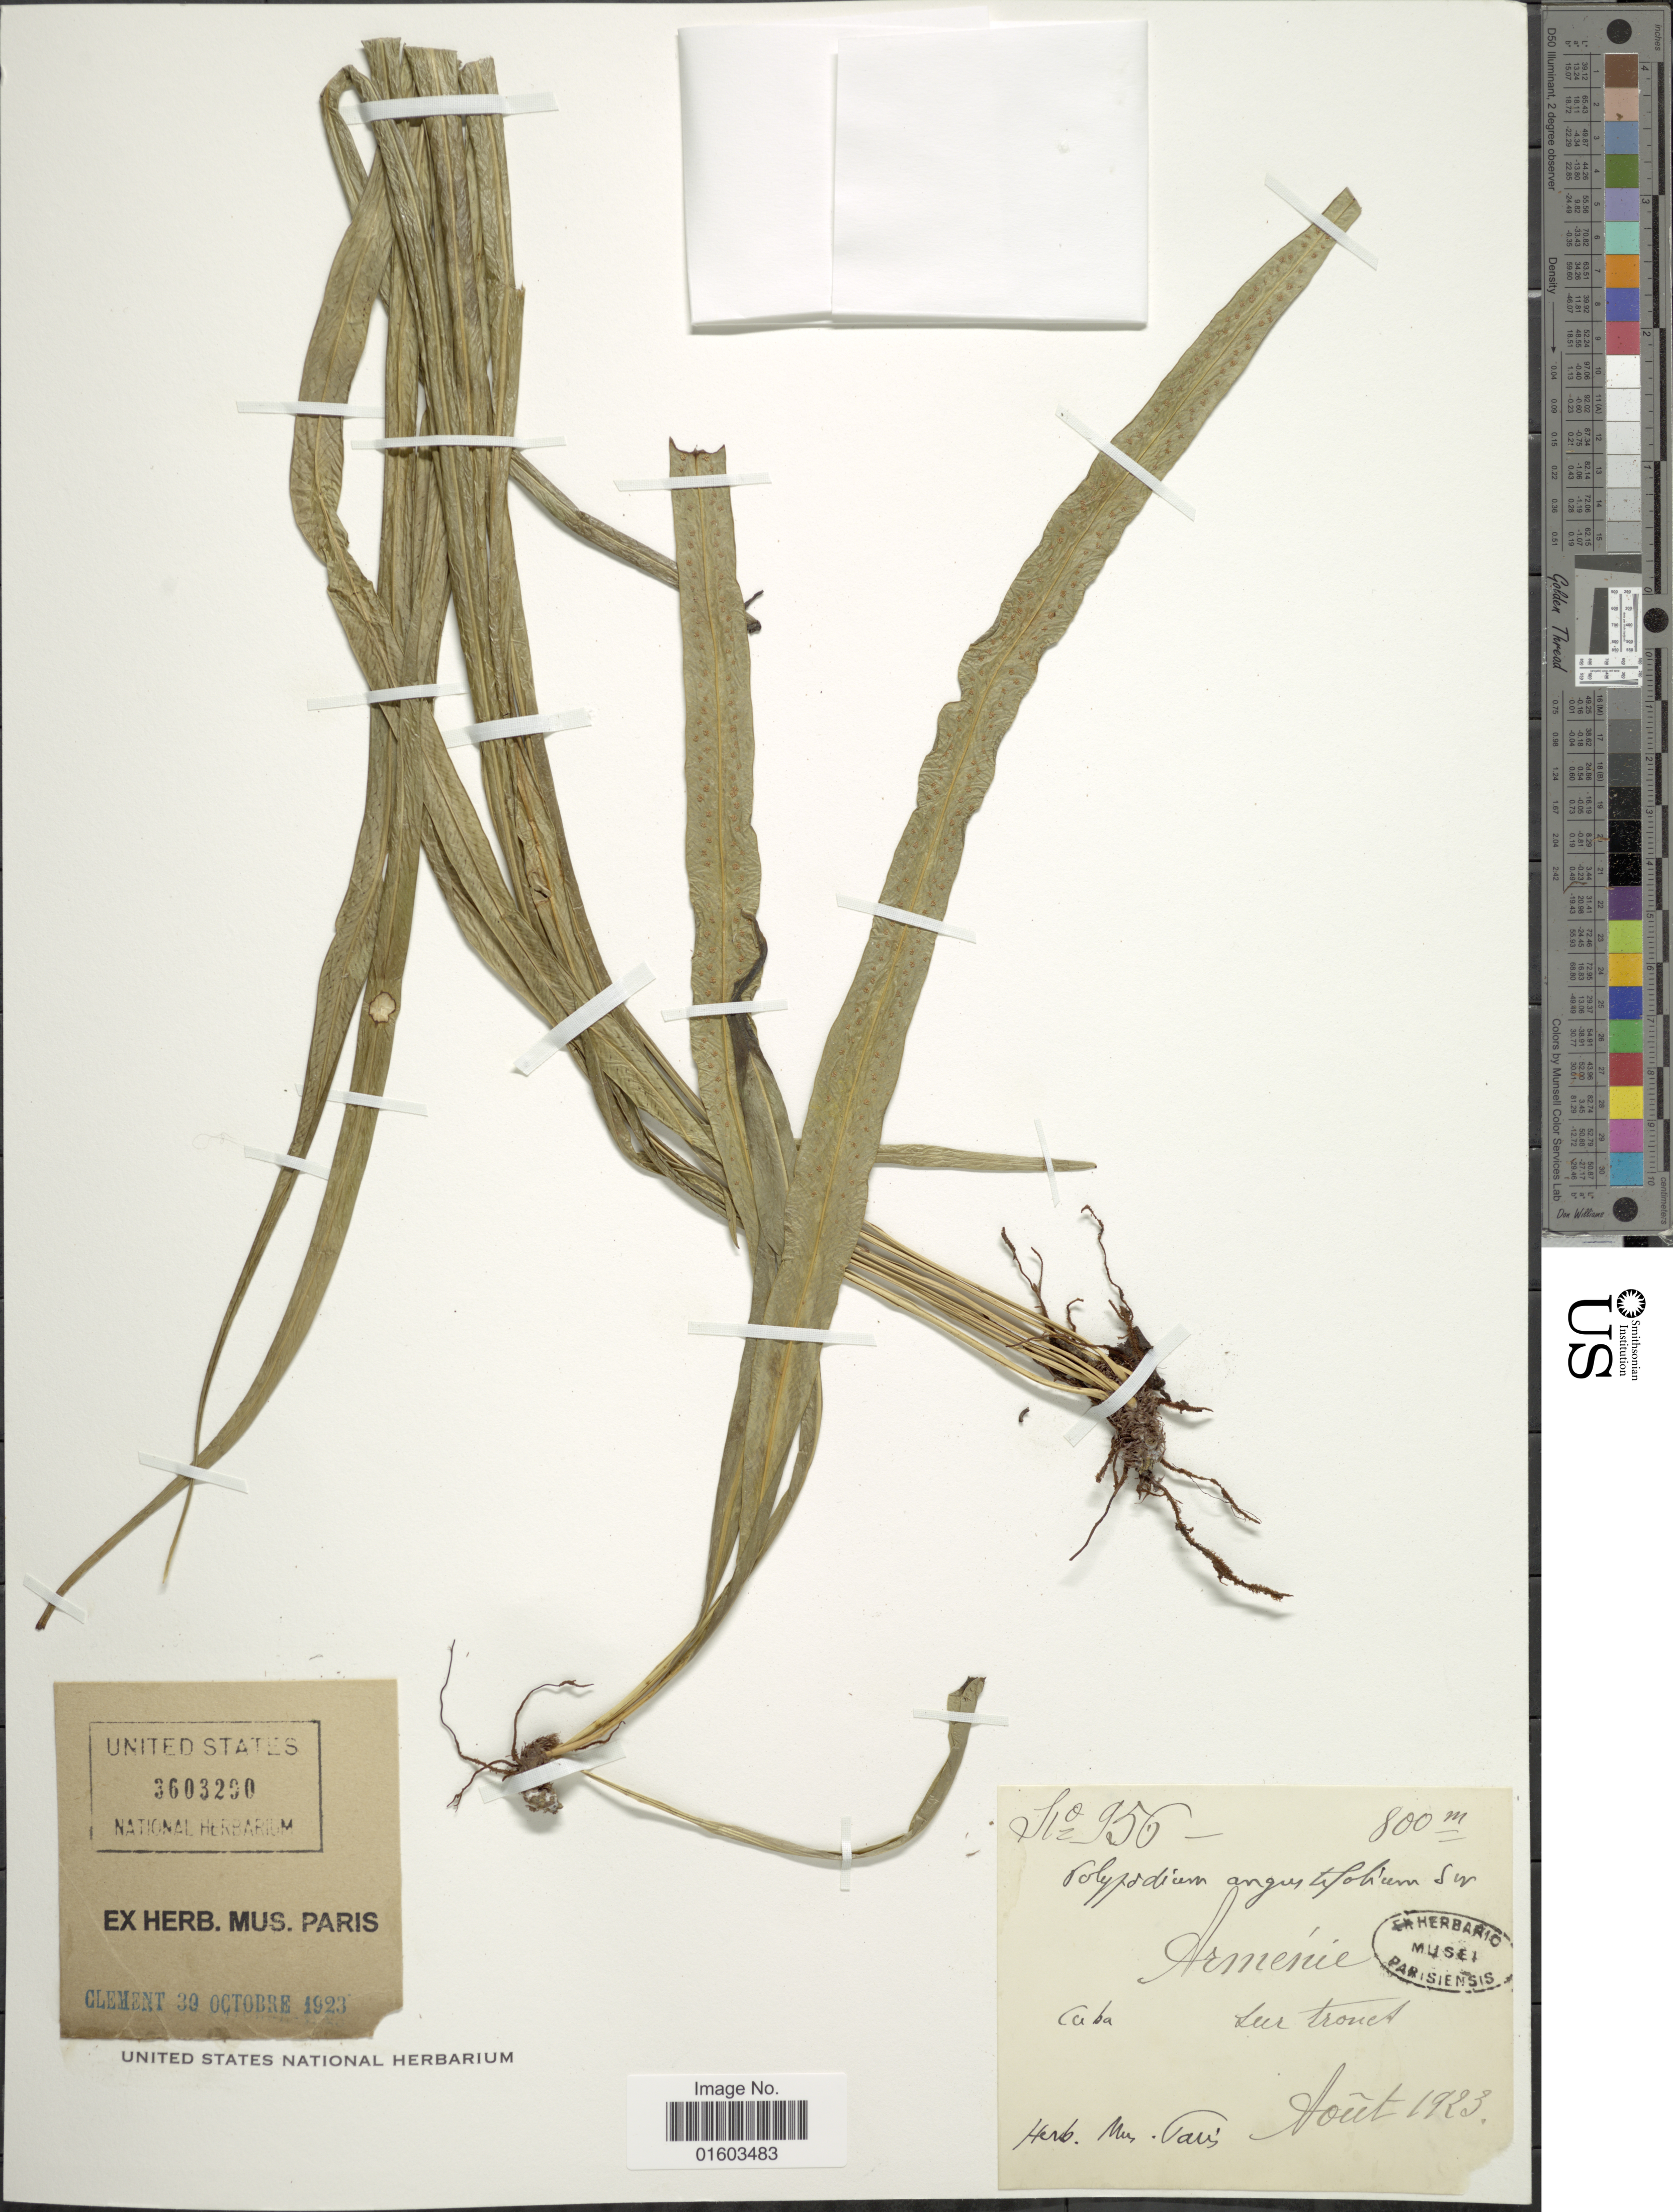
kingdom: Plantae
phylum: Tracheophyta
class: Polypodiopsida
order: Polypodiales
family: Polypodiaceae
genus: Campyloneurum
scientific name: Campyloneurum angustifolium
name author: (Sw.) Fée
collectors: ex herb. Mus. Paris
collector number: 956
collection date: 1923-08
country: Cuba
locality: Armenie, Sur troncs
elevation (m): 800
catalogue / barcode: US 3603290